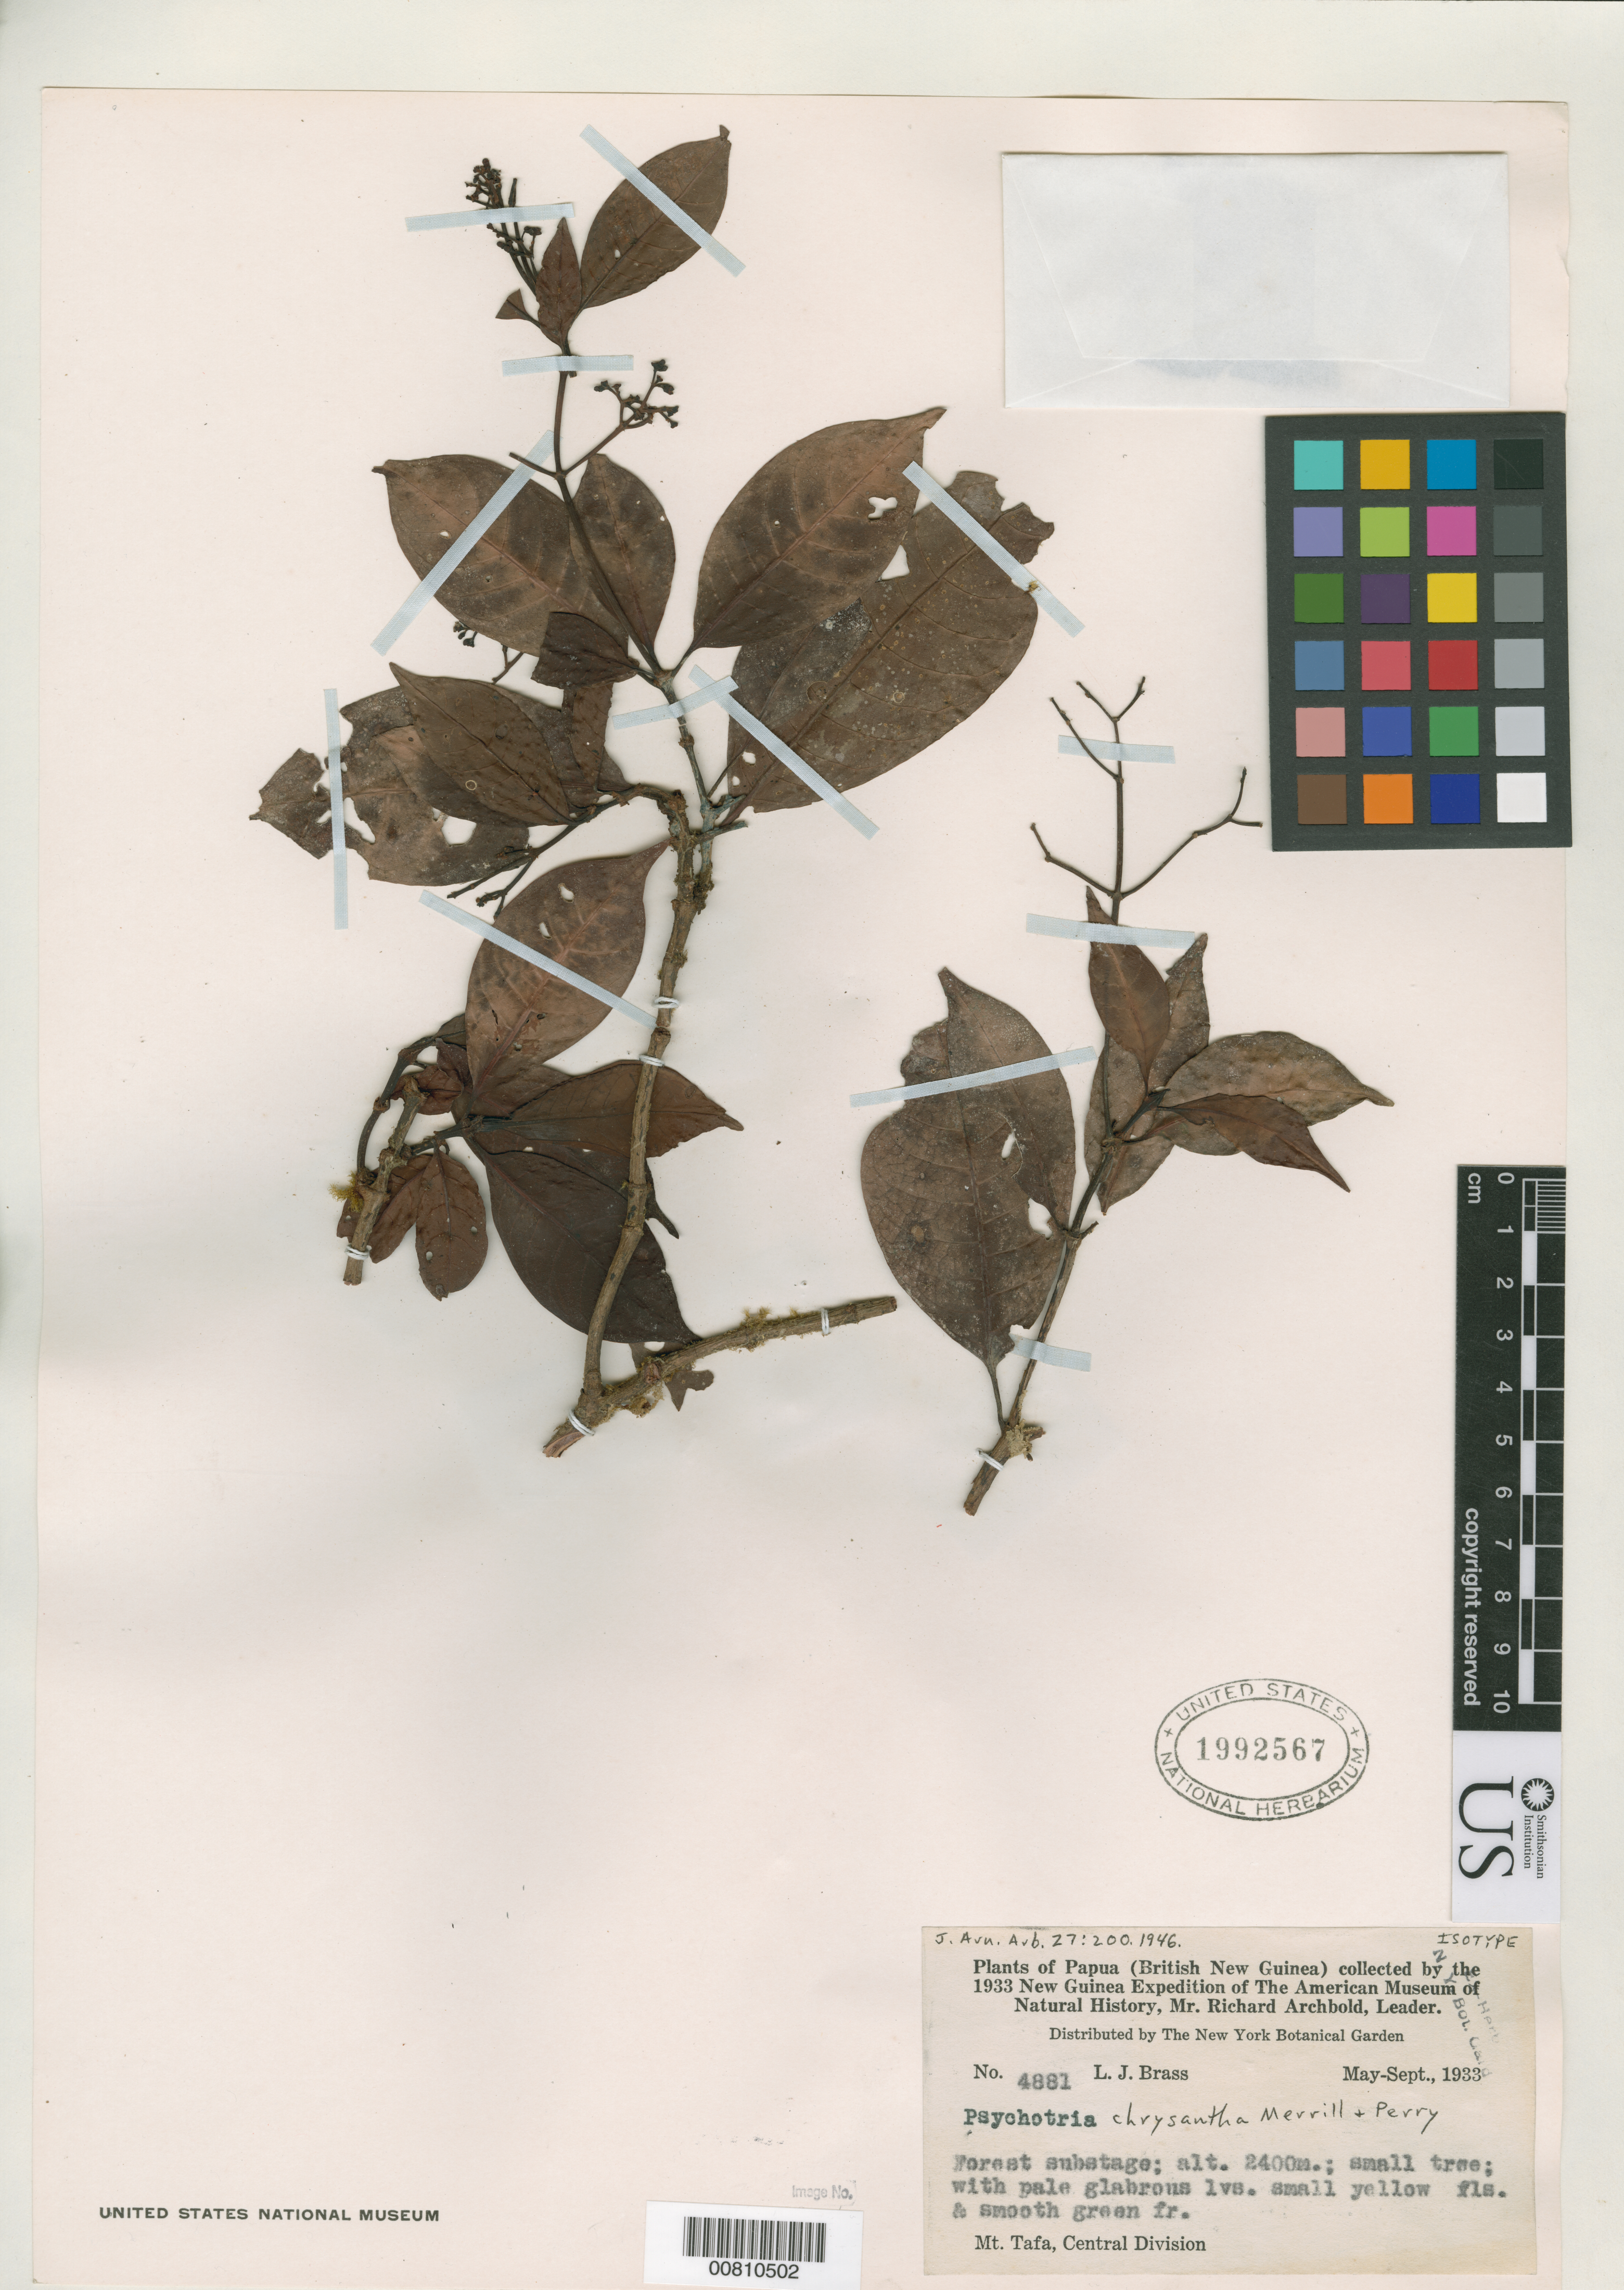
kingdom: Plantae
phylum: Tracheophyta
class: Magnoliopsida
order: Gentianales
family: Rubiaceae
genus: Psychotria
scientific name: Psychotria chrysantha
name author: Merr. & L.M. Perry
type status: Isotype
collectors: L. J. Brass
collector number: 4881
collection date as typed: May 1933 to Sep 1933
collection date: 1933-05/1933-09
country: Papua New Guinea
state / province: Central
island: New Guinea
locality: Mt. Tafa, Central Division.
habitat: Forest substage.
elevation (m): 2400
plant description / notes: Collection date Aug. 1933 acc. to protologue.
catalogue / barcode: US 1992567